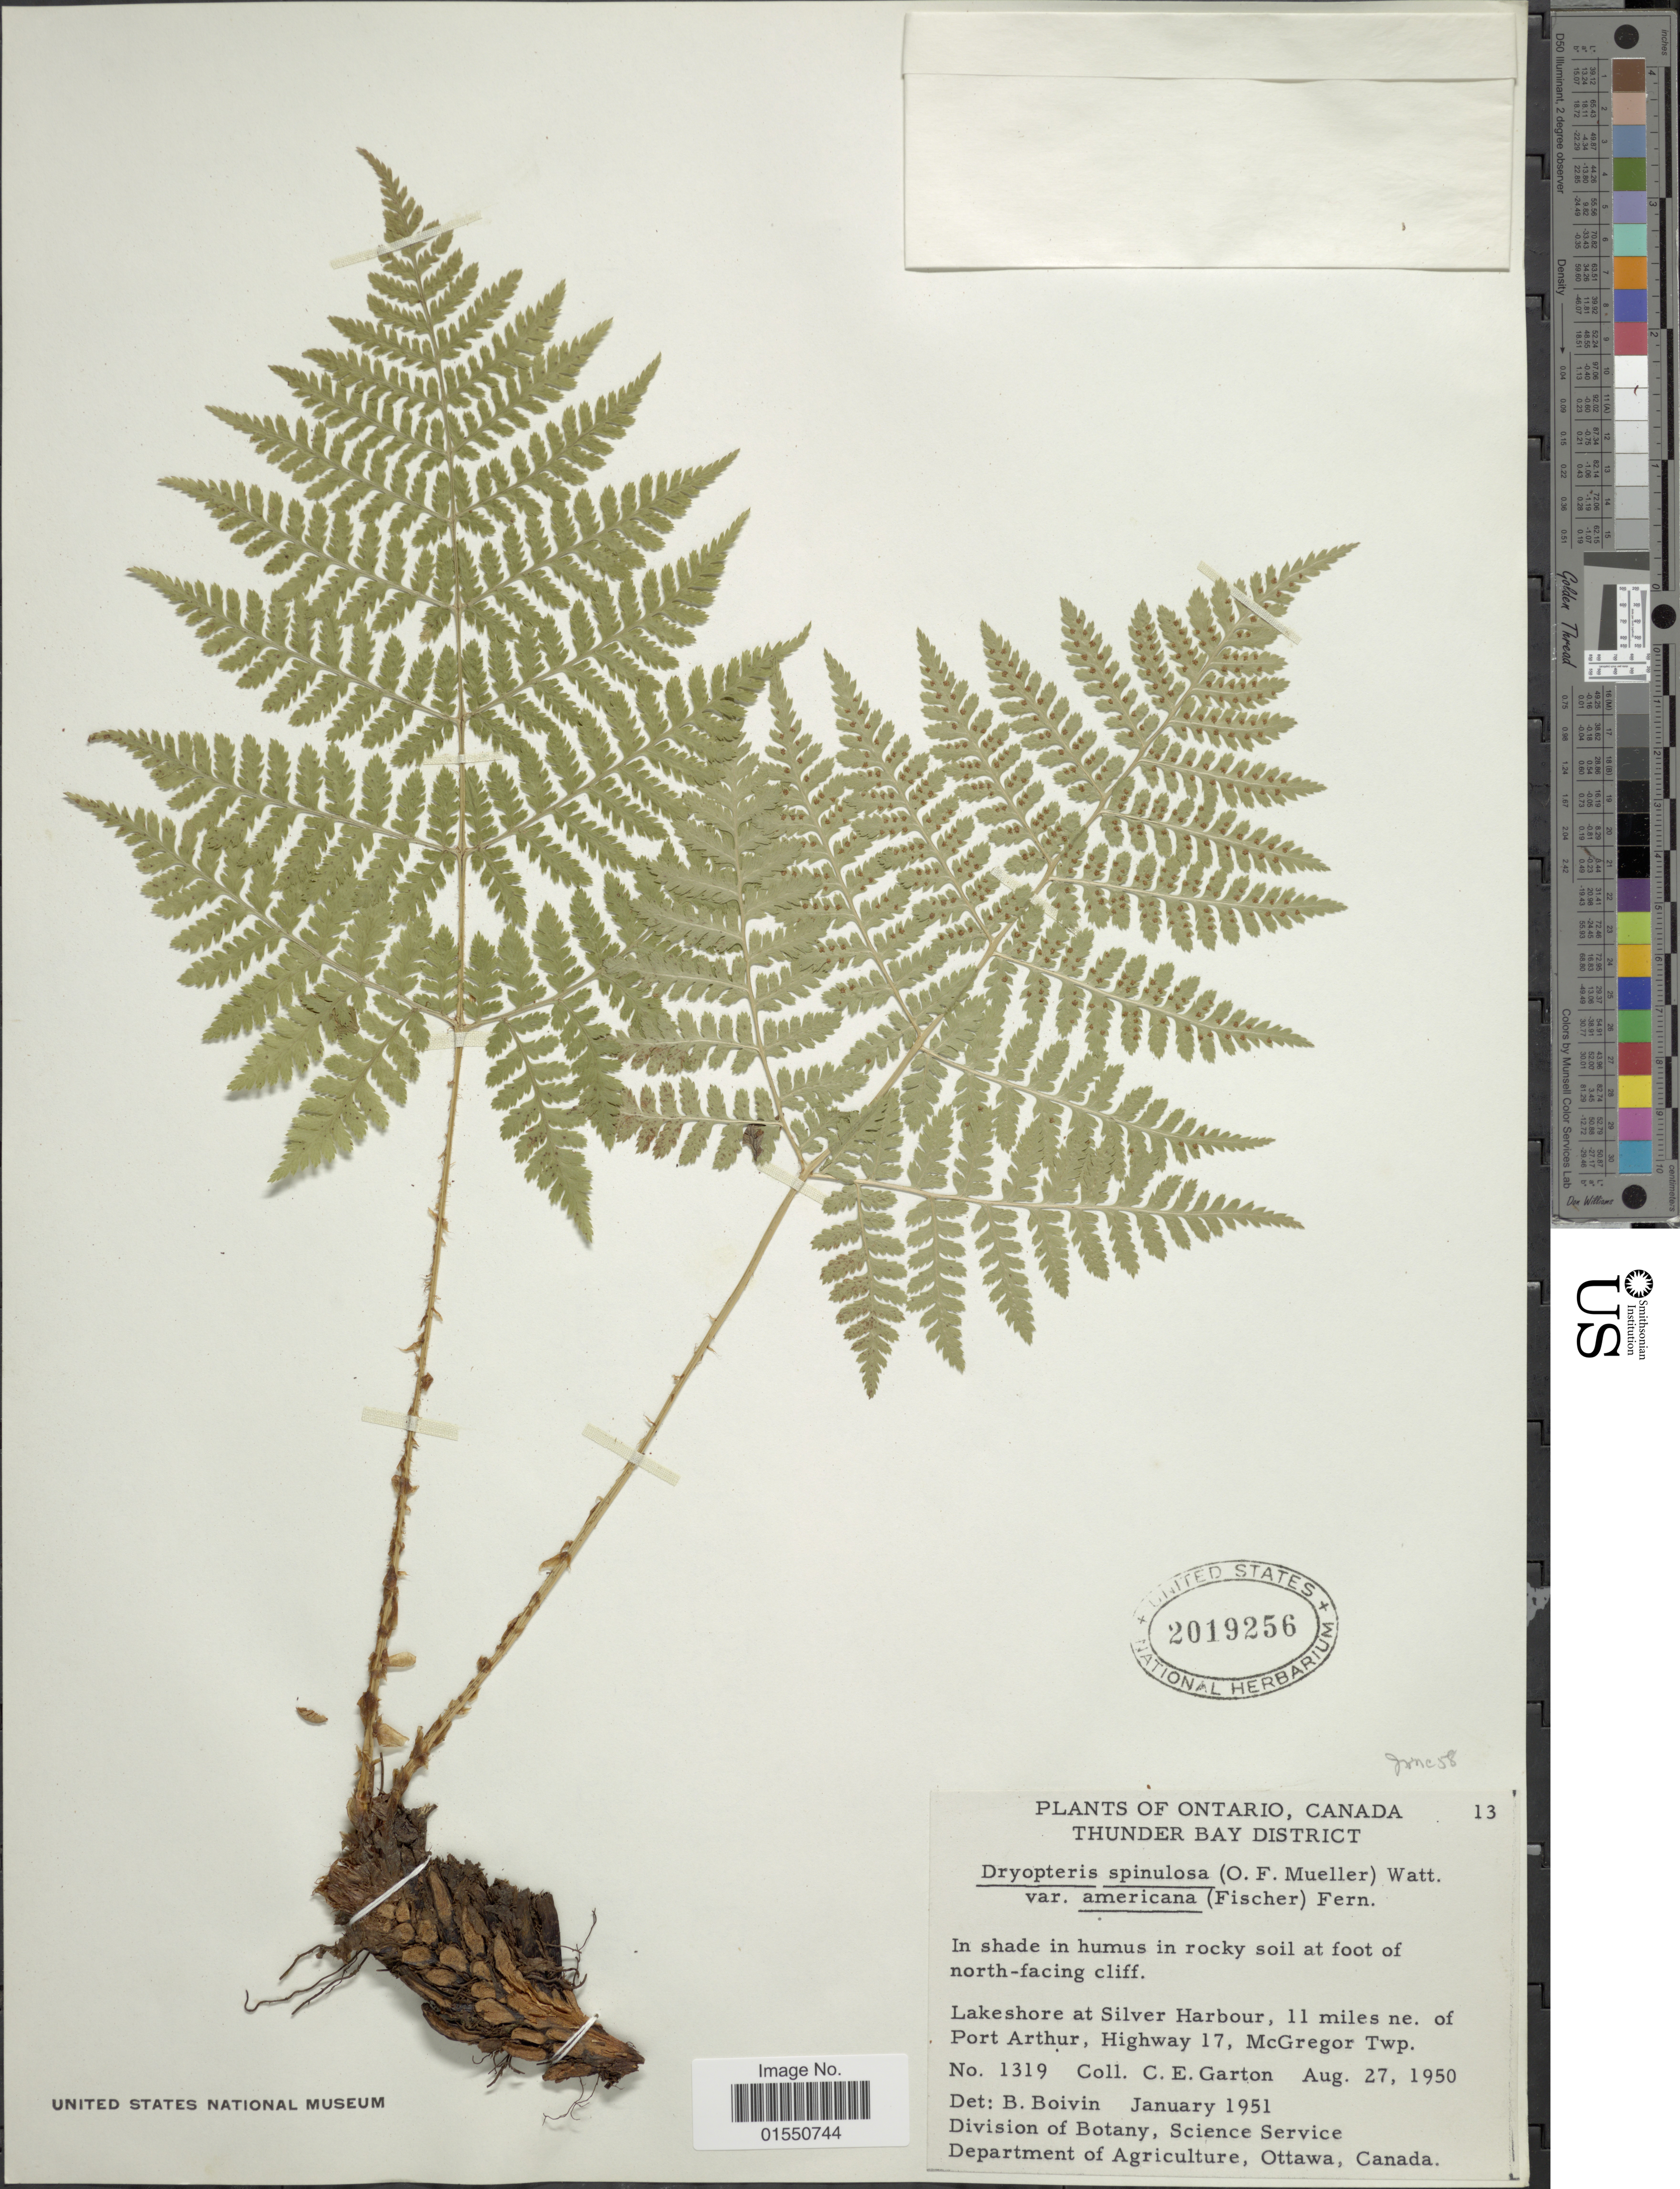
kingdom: Plantae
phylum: Tracheophyta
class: Polypodiopsida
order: Polypodiales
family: Dryopteridaceae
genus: Dryopteris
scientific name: Dryopteris expansa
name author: (C. Presl) Fraser-Jenk. & Jermy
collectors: C. E. Garton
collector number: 1319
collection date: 1950-08-27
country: Canada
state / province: Ontario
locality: Thunder Bay District, Lakeshore at Silver Harbour, 11 miles ne. of Port Arthur, Highway 17, McGregor Twp.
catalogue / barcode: US 2019256